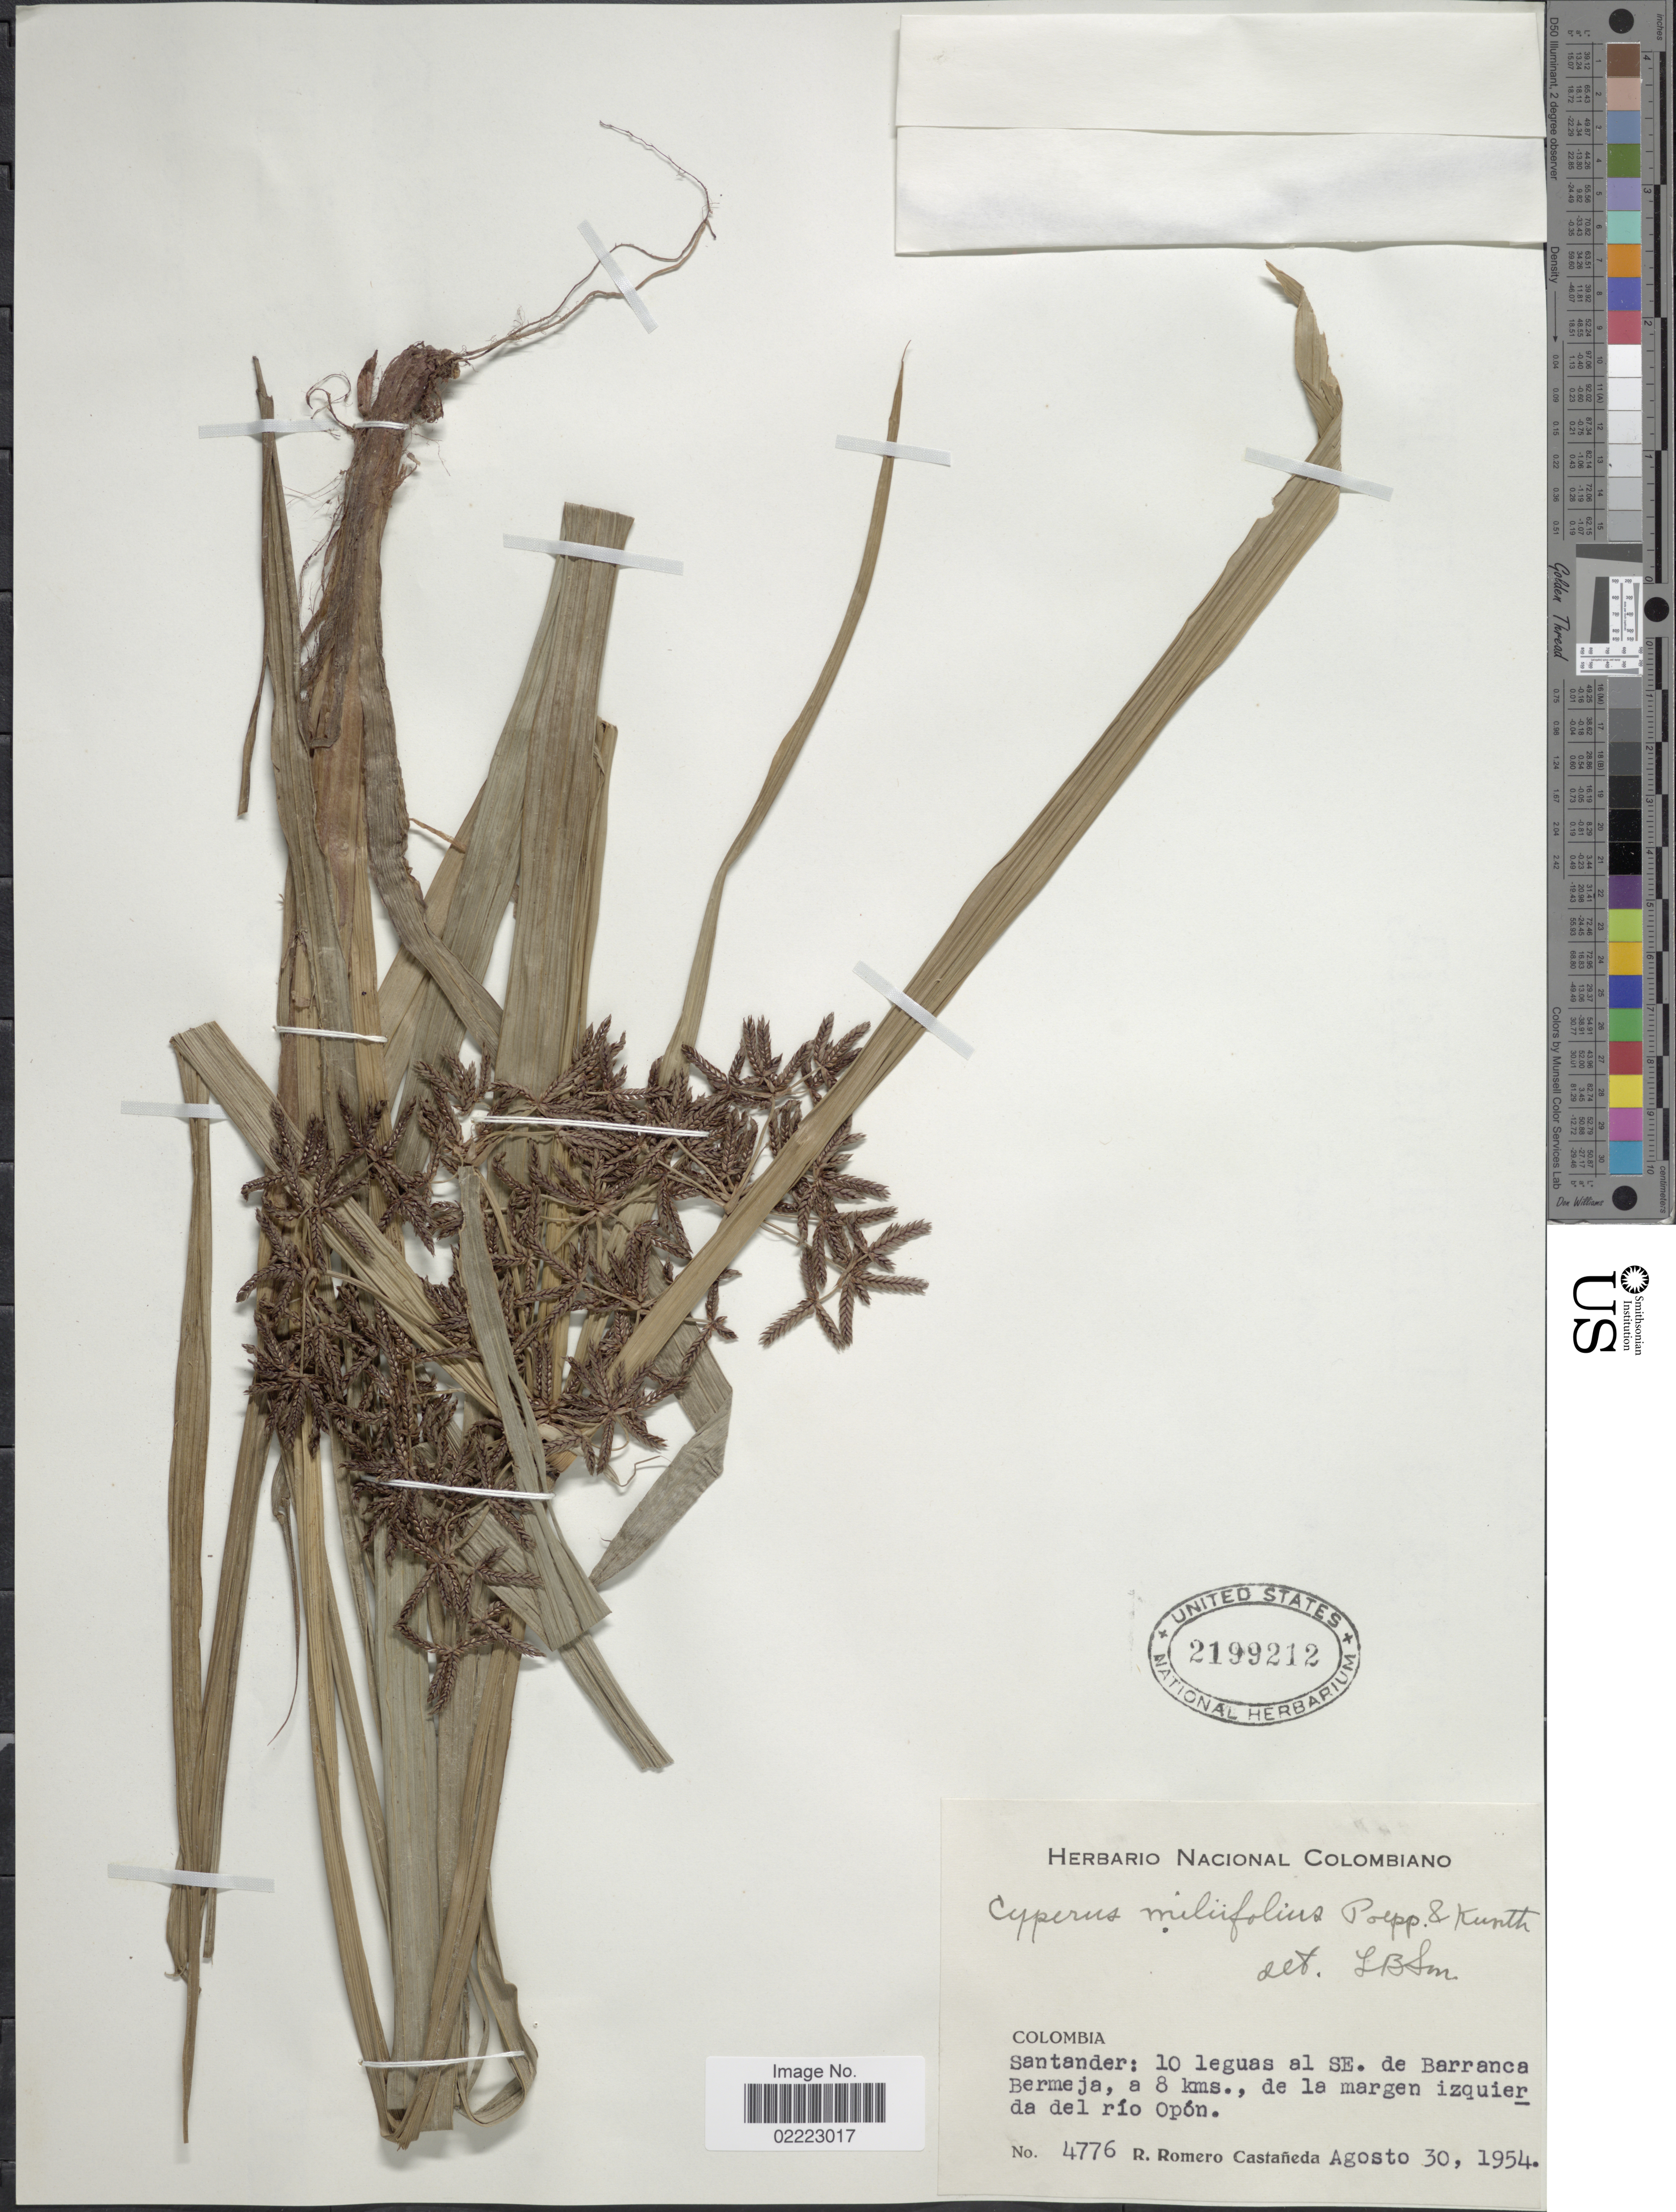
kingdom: Plantae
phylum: Tracheophyta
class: Liliopsida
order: Poales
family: Cyperaceae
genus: Cyperus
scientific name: Cyperus miliifolius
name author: Poepp. & Kunth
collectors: R. Romero Castañeda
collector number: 4776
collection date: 1954-08-30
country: Colombia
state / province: Santander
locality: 10 leguas al SE. de Barranca Bermeja, a 8 kms., de la margen izquirda del rio Opon.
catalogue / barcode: US 2199212